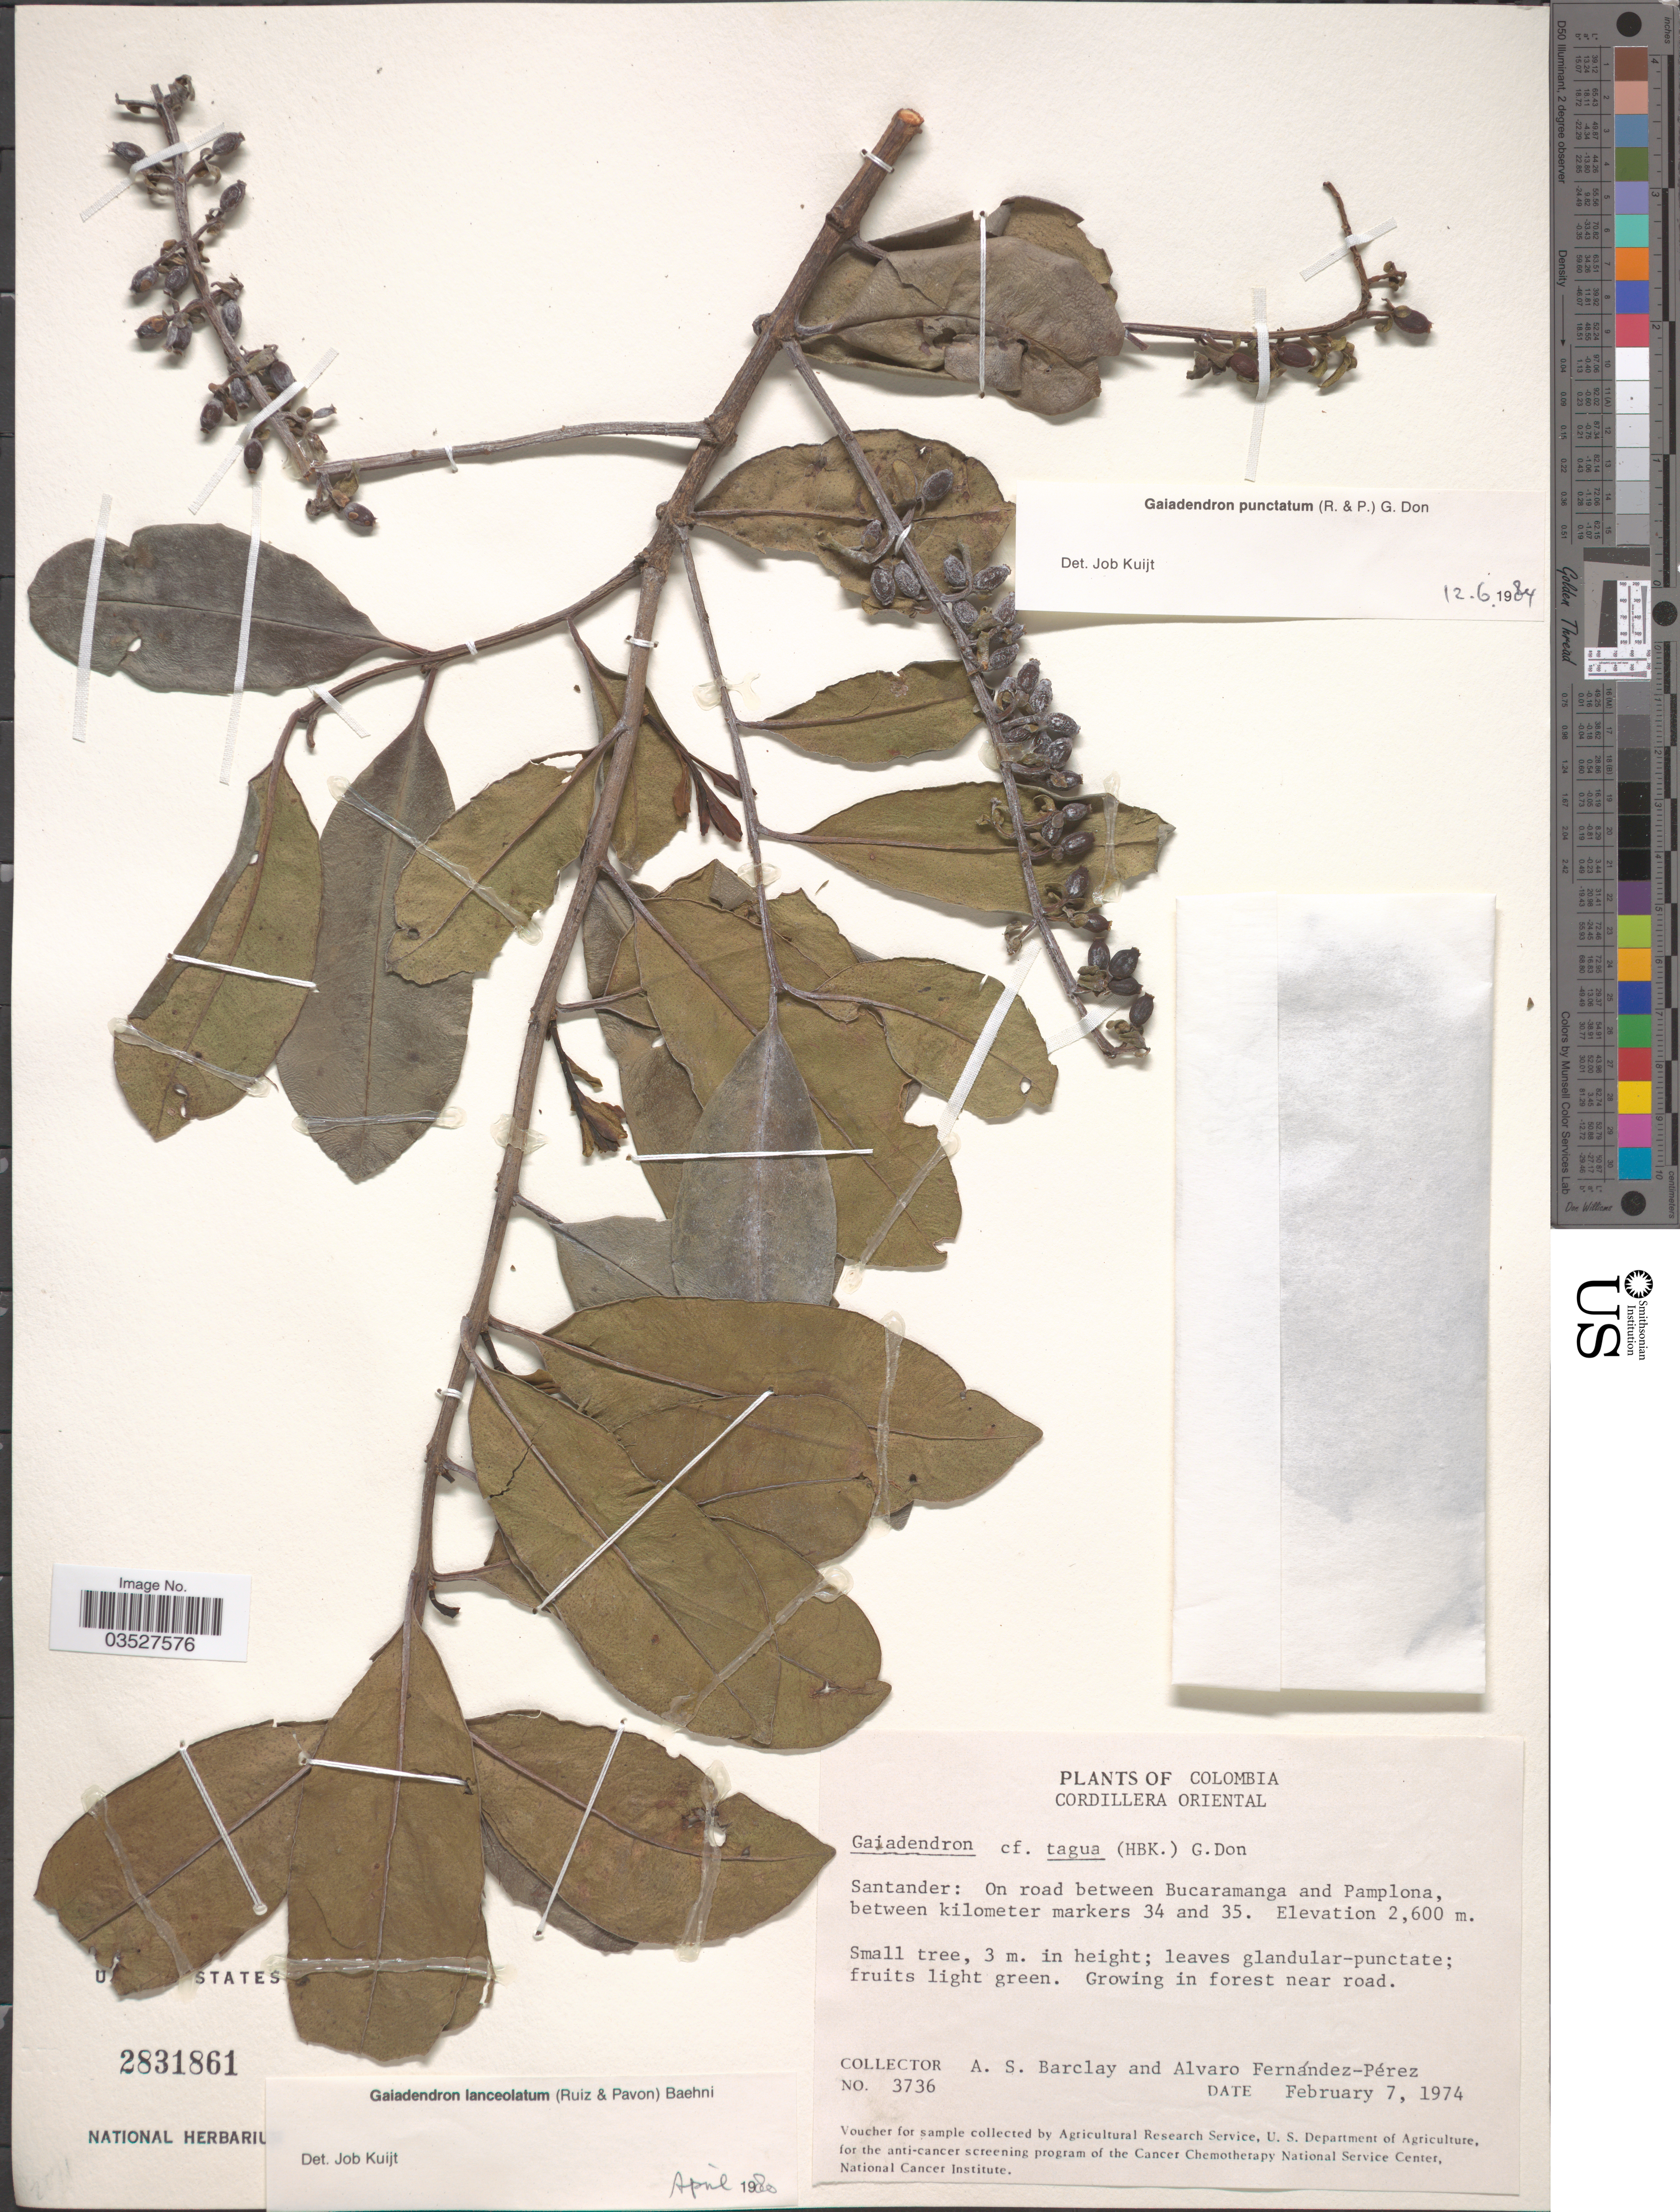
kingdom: Plantae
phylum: Tracheophyta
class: Magnoliopsida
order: Santalales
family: Loranthaceae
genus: Gaiadendron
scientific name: Gaiadendron punctatum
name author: (Ruiz & Pav.) G. Don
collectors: A. S. Barclay & A. Fernández-Pérez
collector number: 3736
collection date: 1974-02-07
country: Colombia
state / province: Santander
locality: Cordillera Oriental. On road between Bucaramanga and Pamplona, between kilometer markers 34 and 35.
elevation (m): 2600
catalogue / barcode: US 2831861